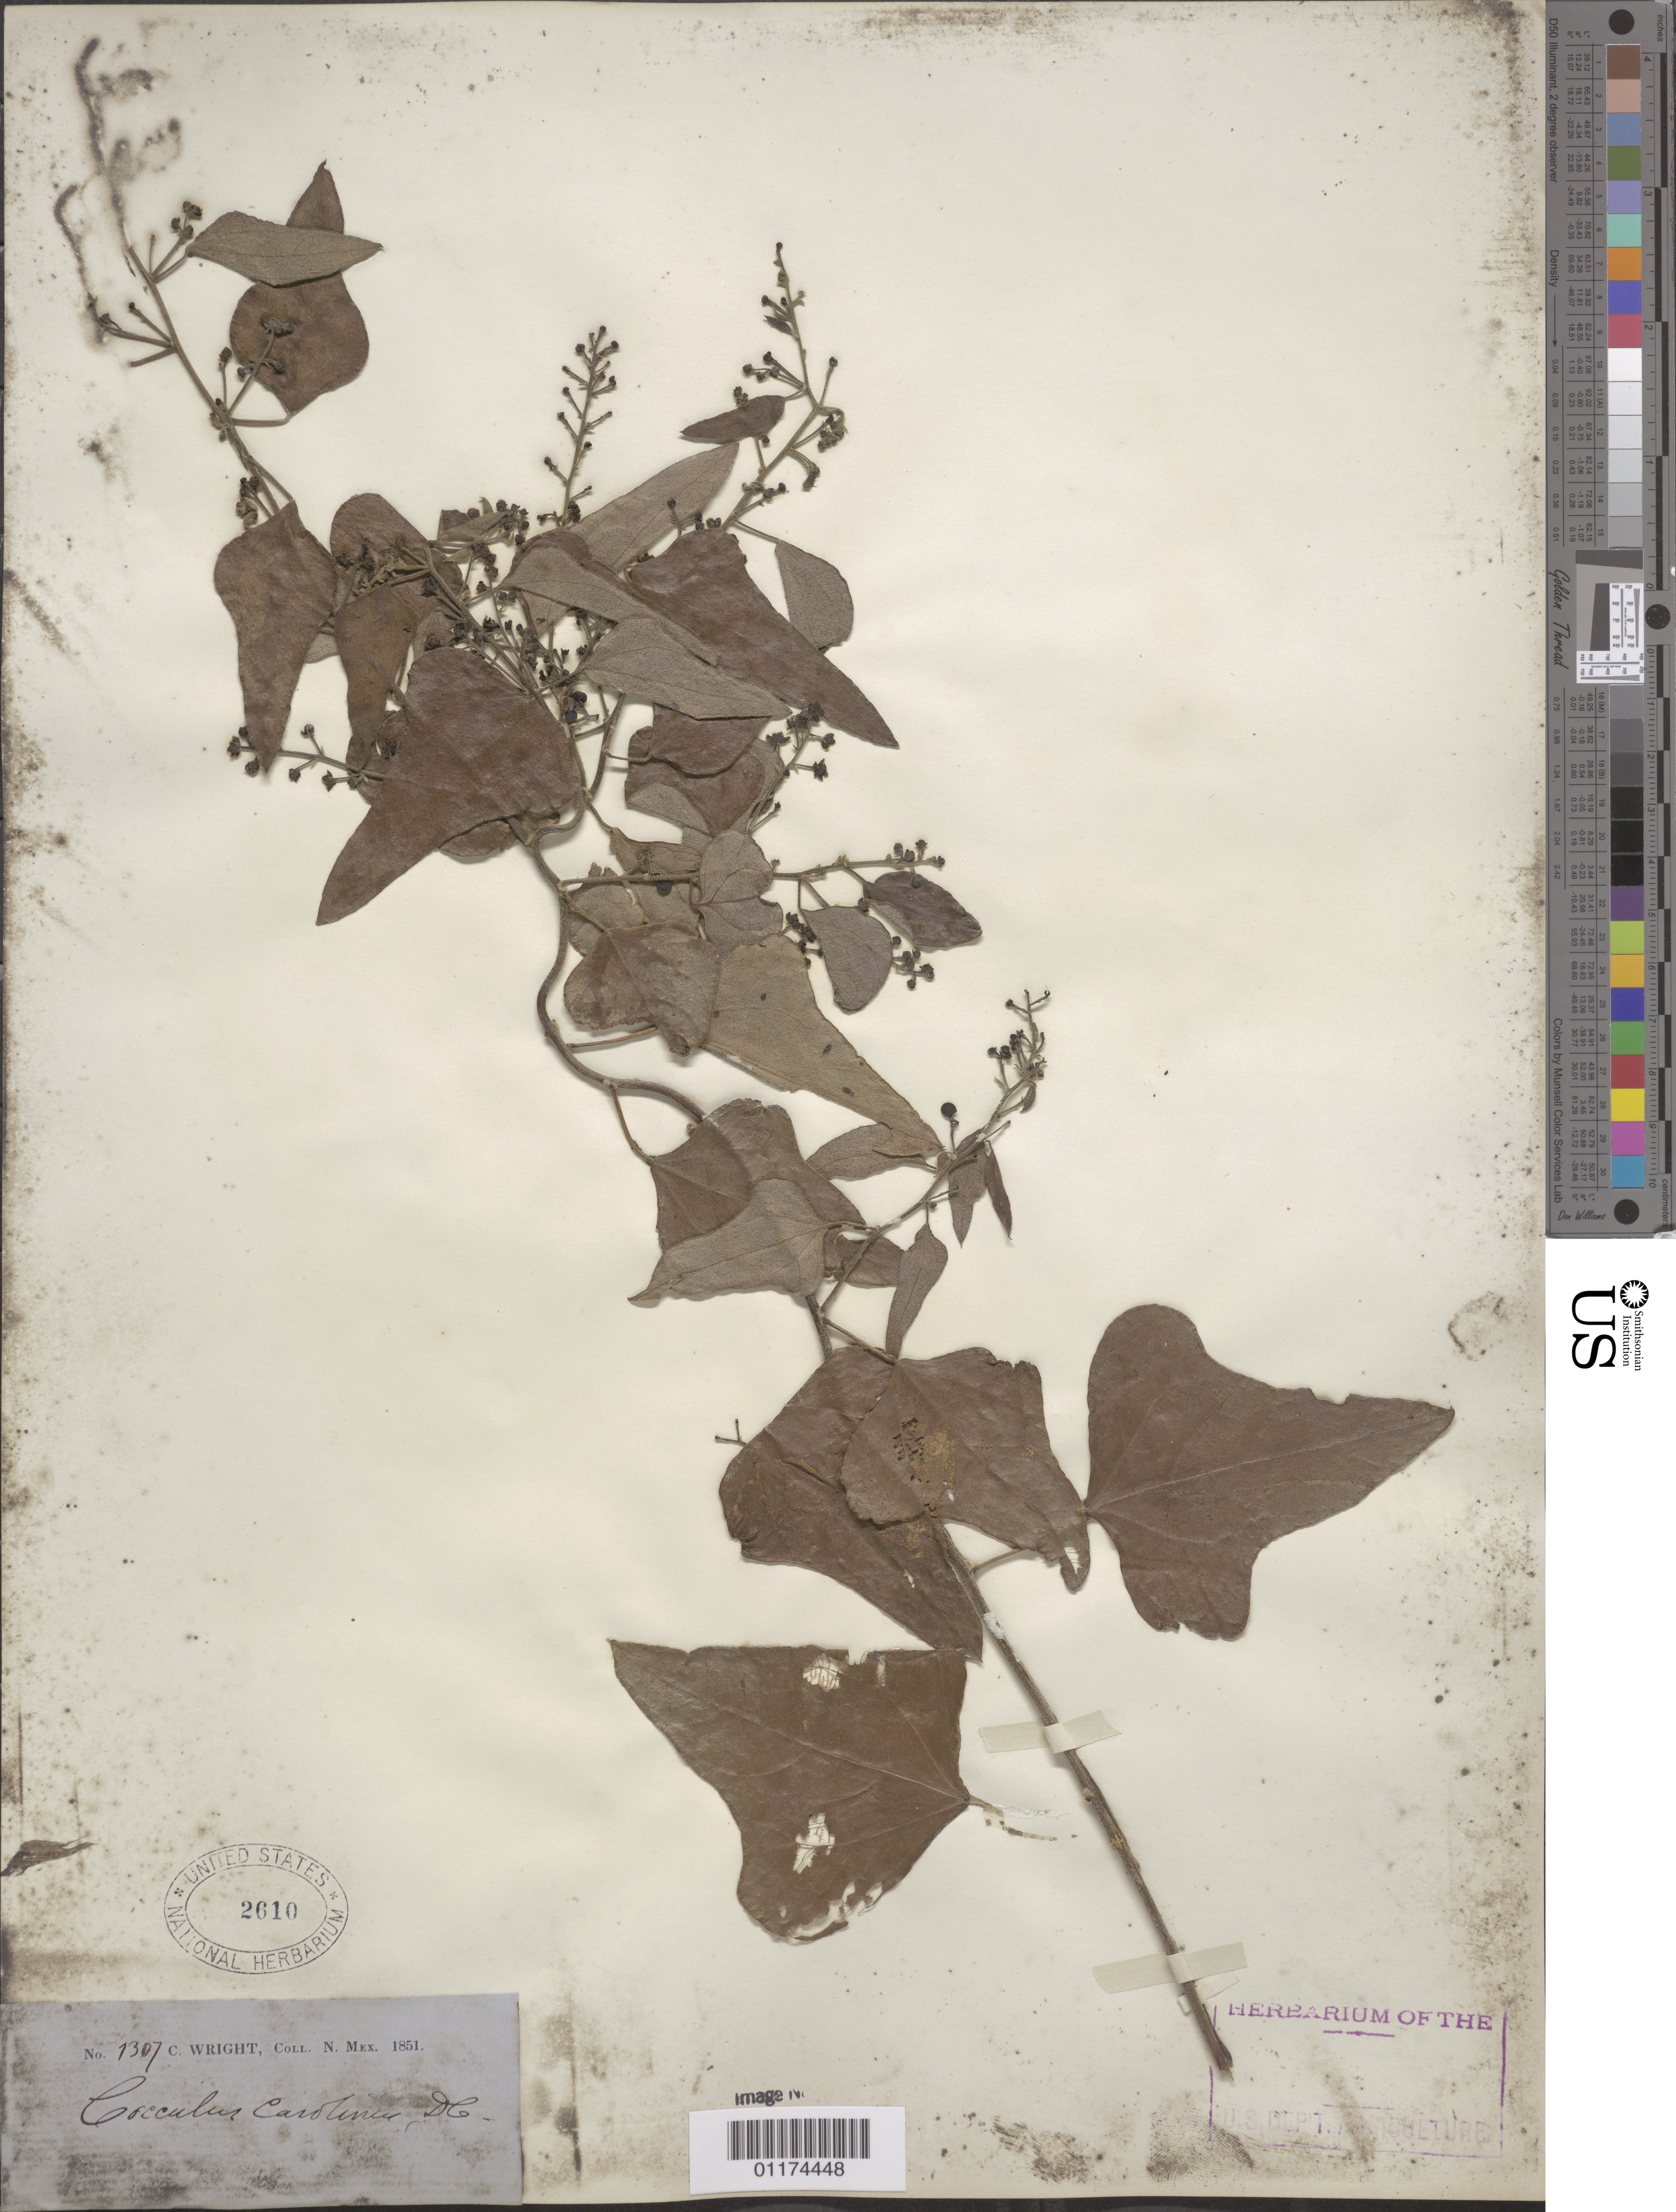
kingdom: Plantae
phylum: Tracheophyta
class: Magnoliopsida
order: Ranunculales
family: Menispermaceae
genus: Cocculus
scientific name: Cocculus carolinianus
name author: Auct.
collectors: C. Wright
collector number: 1307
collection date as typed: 1851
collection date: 1851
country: United States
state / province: New Mexico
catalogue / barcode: US 2610